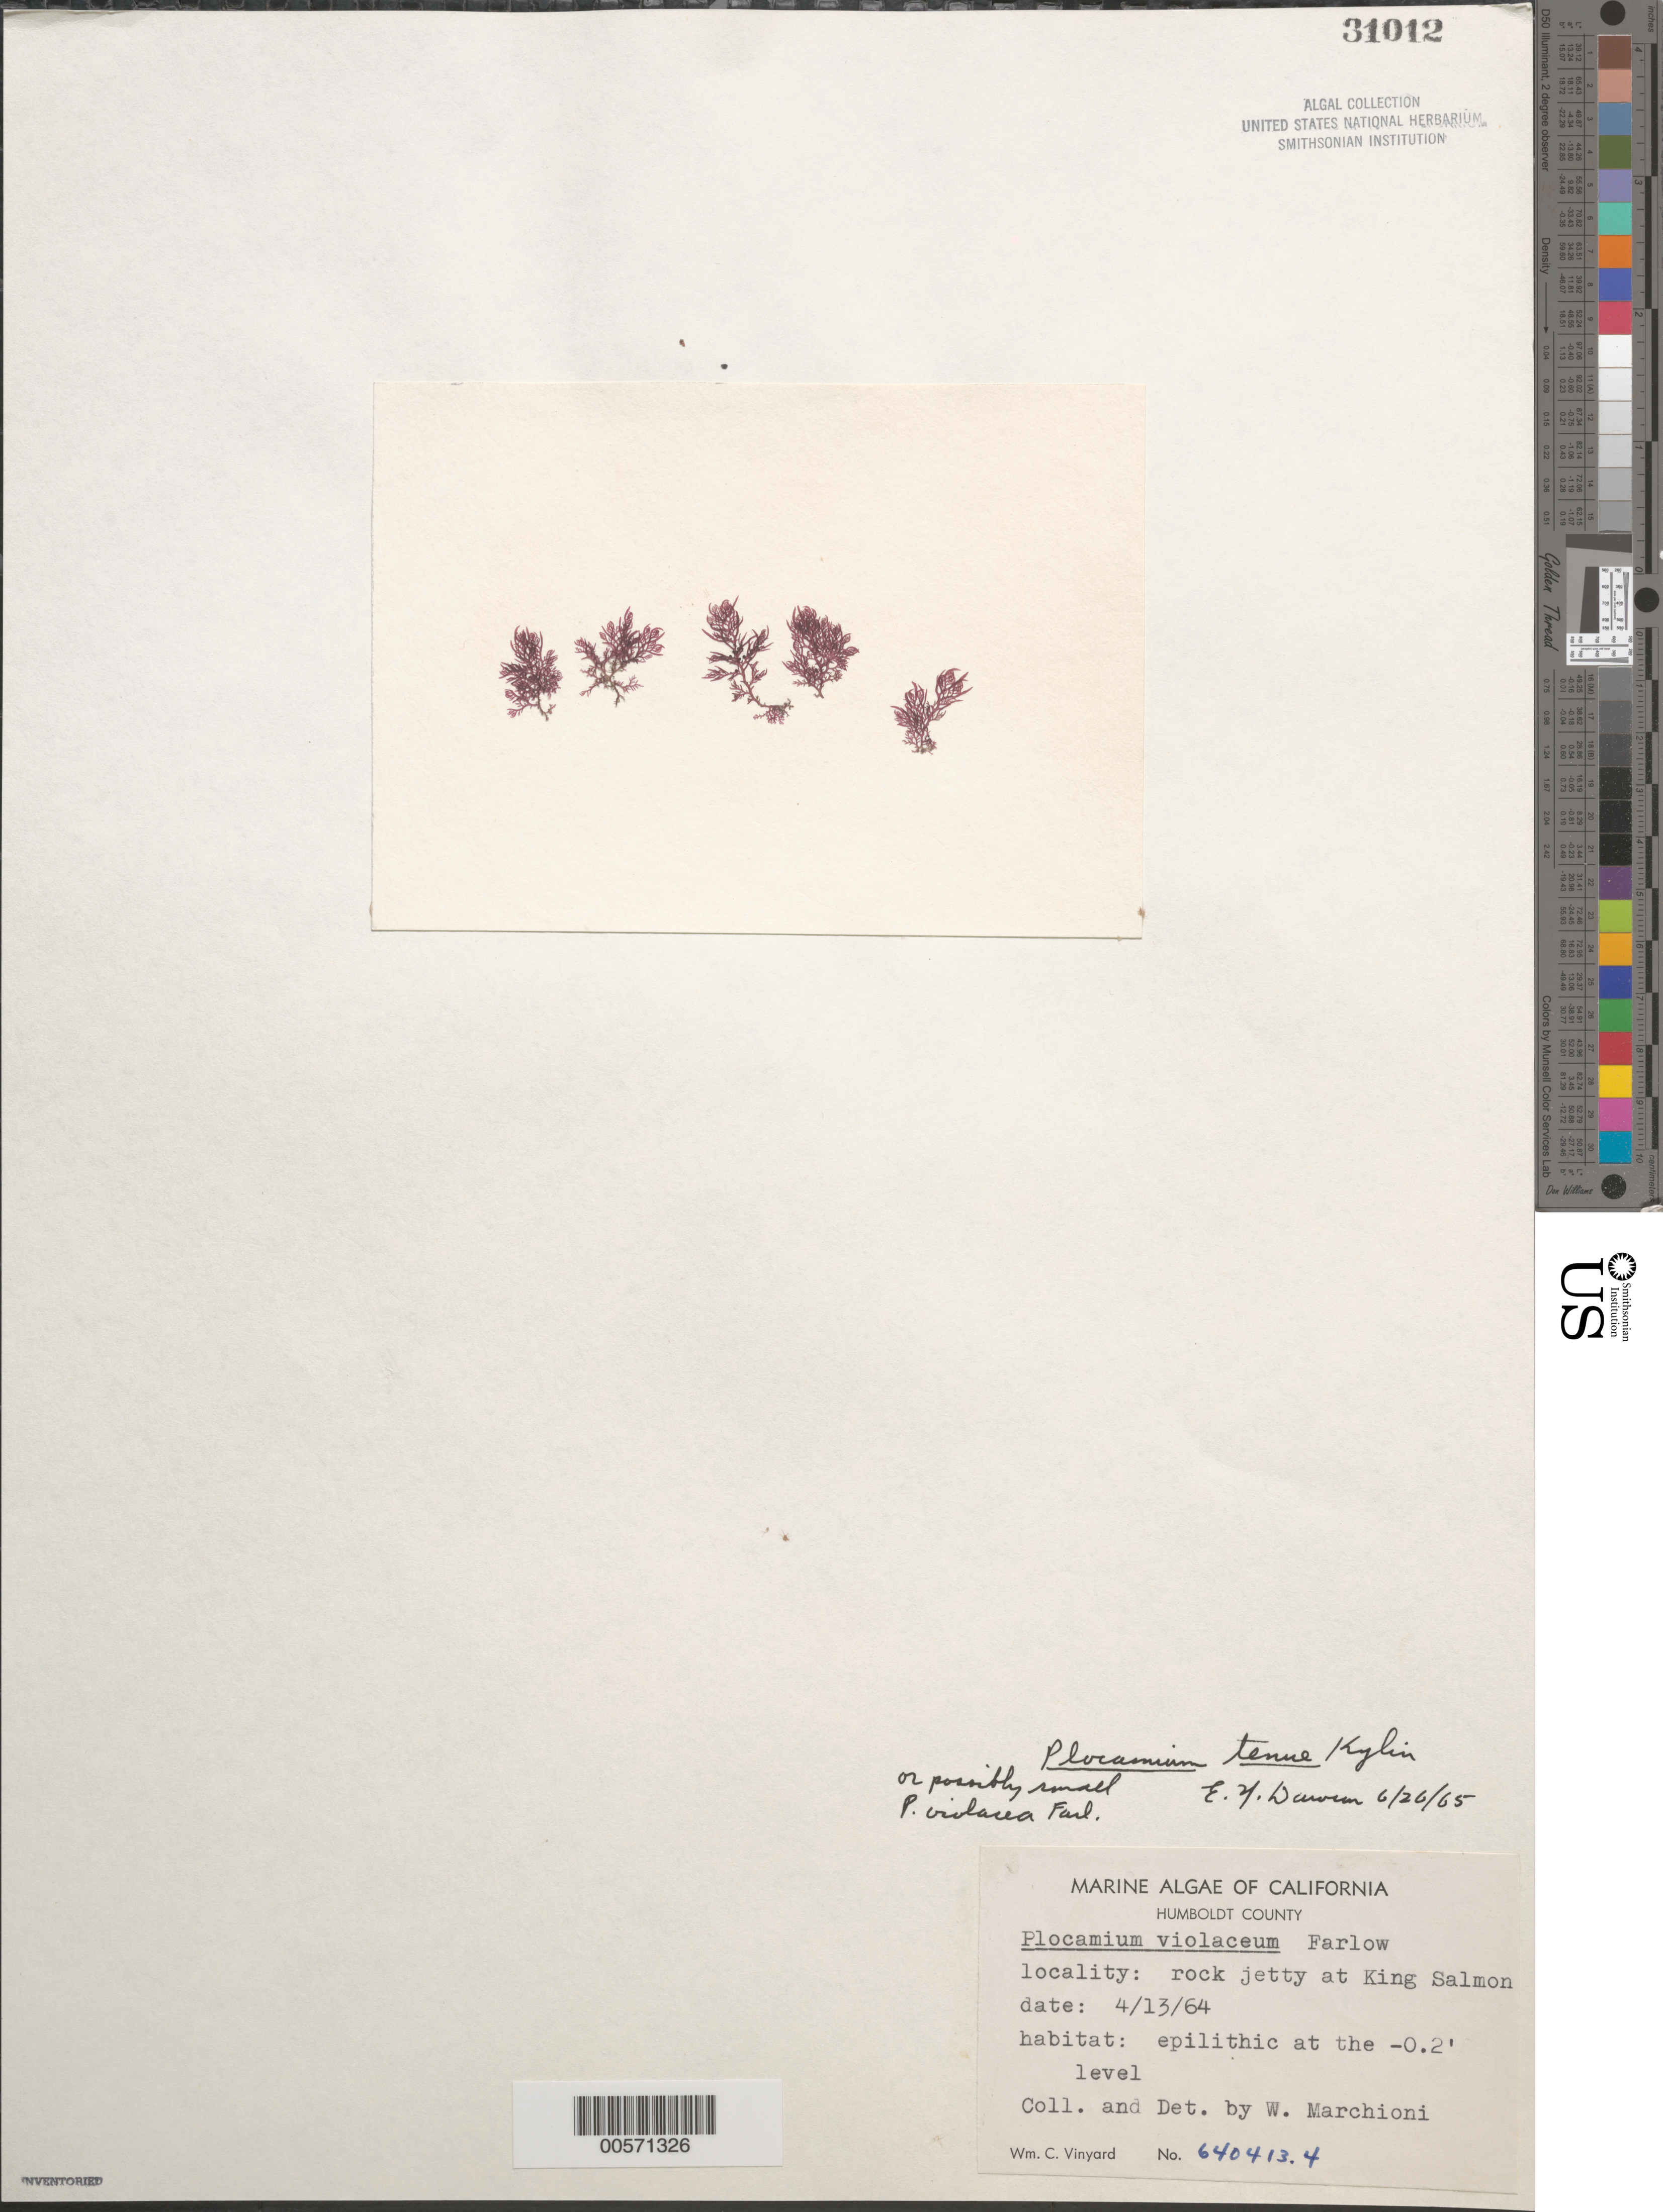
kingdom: Plantae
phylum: Rhodophyta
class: Florideophyceae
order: Plocamiales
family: Plocamiaceae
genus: Plocamium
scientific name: Plocamium violaceum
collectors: W. Marchioni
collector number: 640413.4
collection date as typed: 13 Apr 1964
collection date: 1964-04-13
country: United States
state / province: California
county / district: Humboldt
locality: King Salmon rock jetty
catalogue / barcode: US 31012